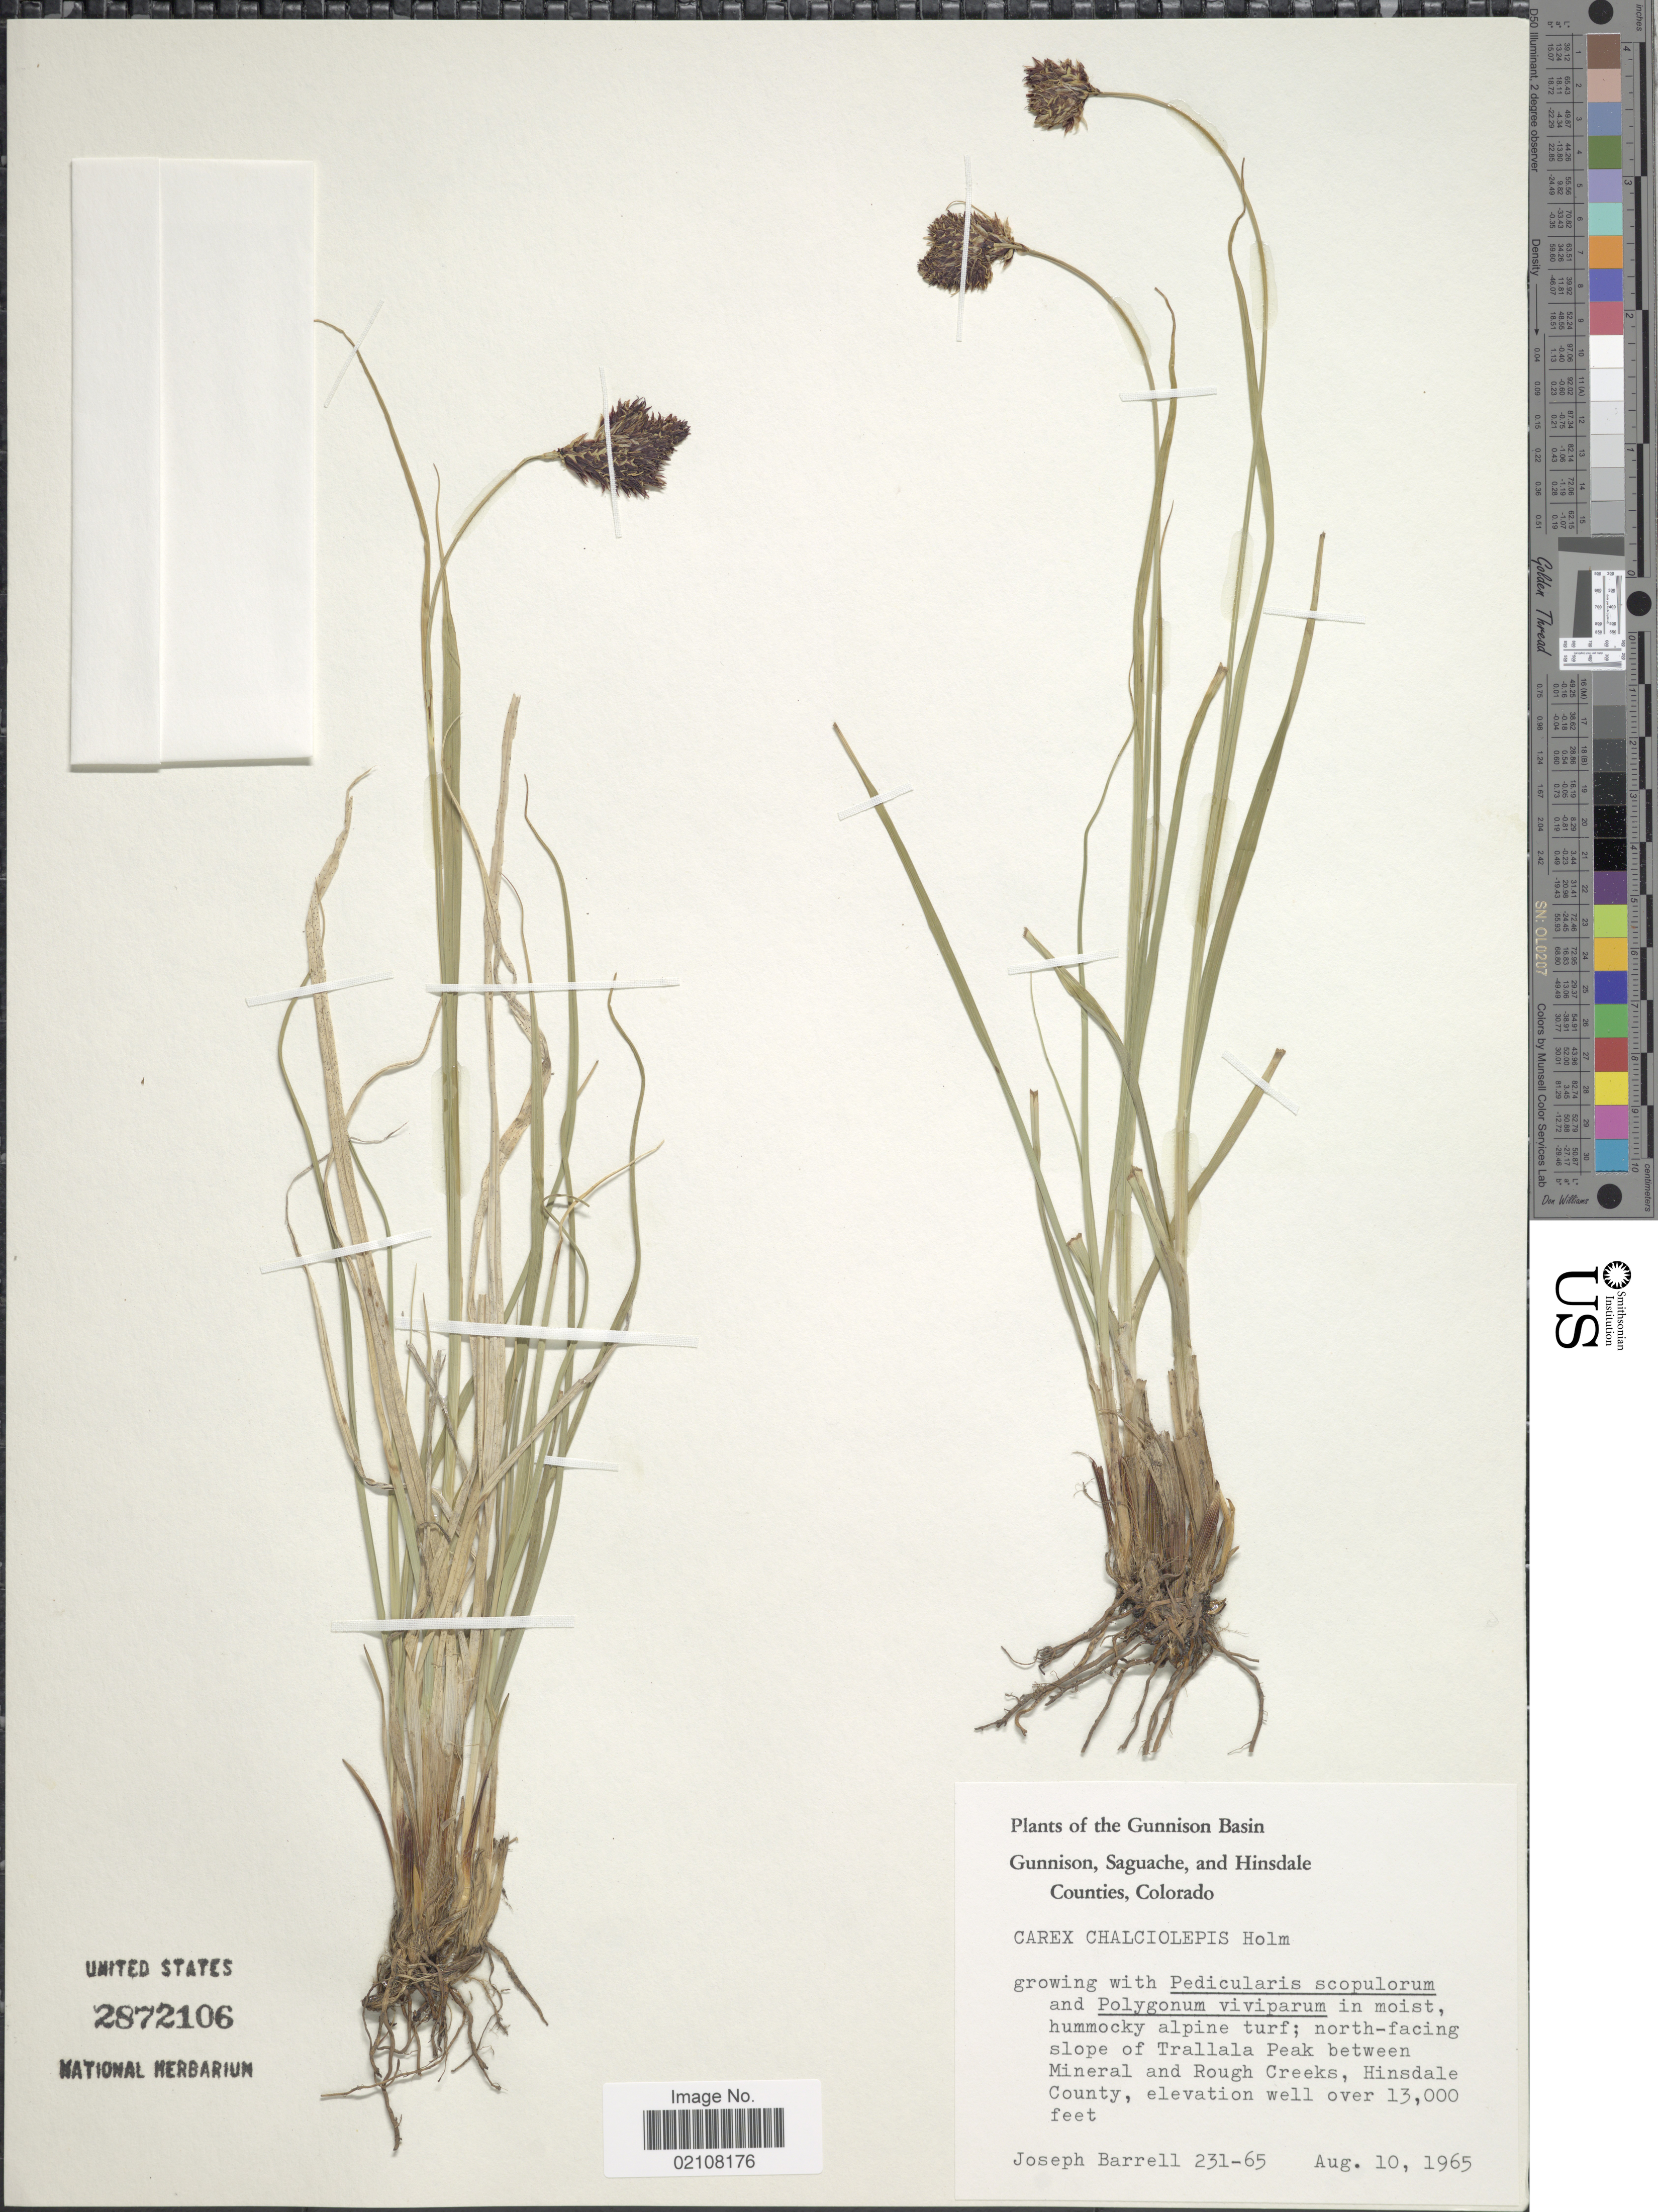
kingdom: Plantae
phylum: Tracheophyta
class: Liliopsida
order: Poales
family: Cyperaceae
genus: Carex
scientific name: Carex chalciolepis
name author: Holm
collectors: J. Barrell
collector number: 231-65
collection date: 1965-08-10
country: United States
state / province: Colorado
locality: Gunnison Basin, Gunnison, Saguache, and Hinsdale Counties, in moist, hummocky alpine turf; north-facing slope of Trallala Peak between Mineral and Rough Creeks, Hinsdale County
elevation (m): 3962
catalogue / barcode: US 2872106